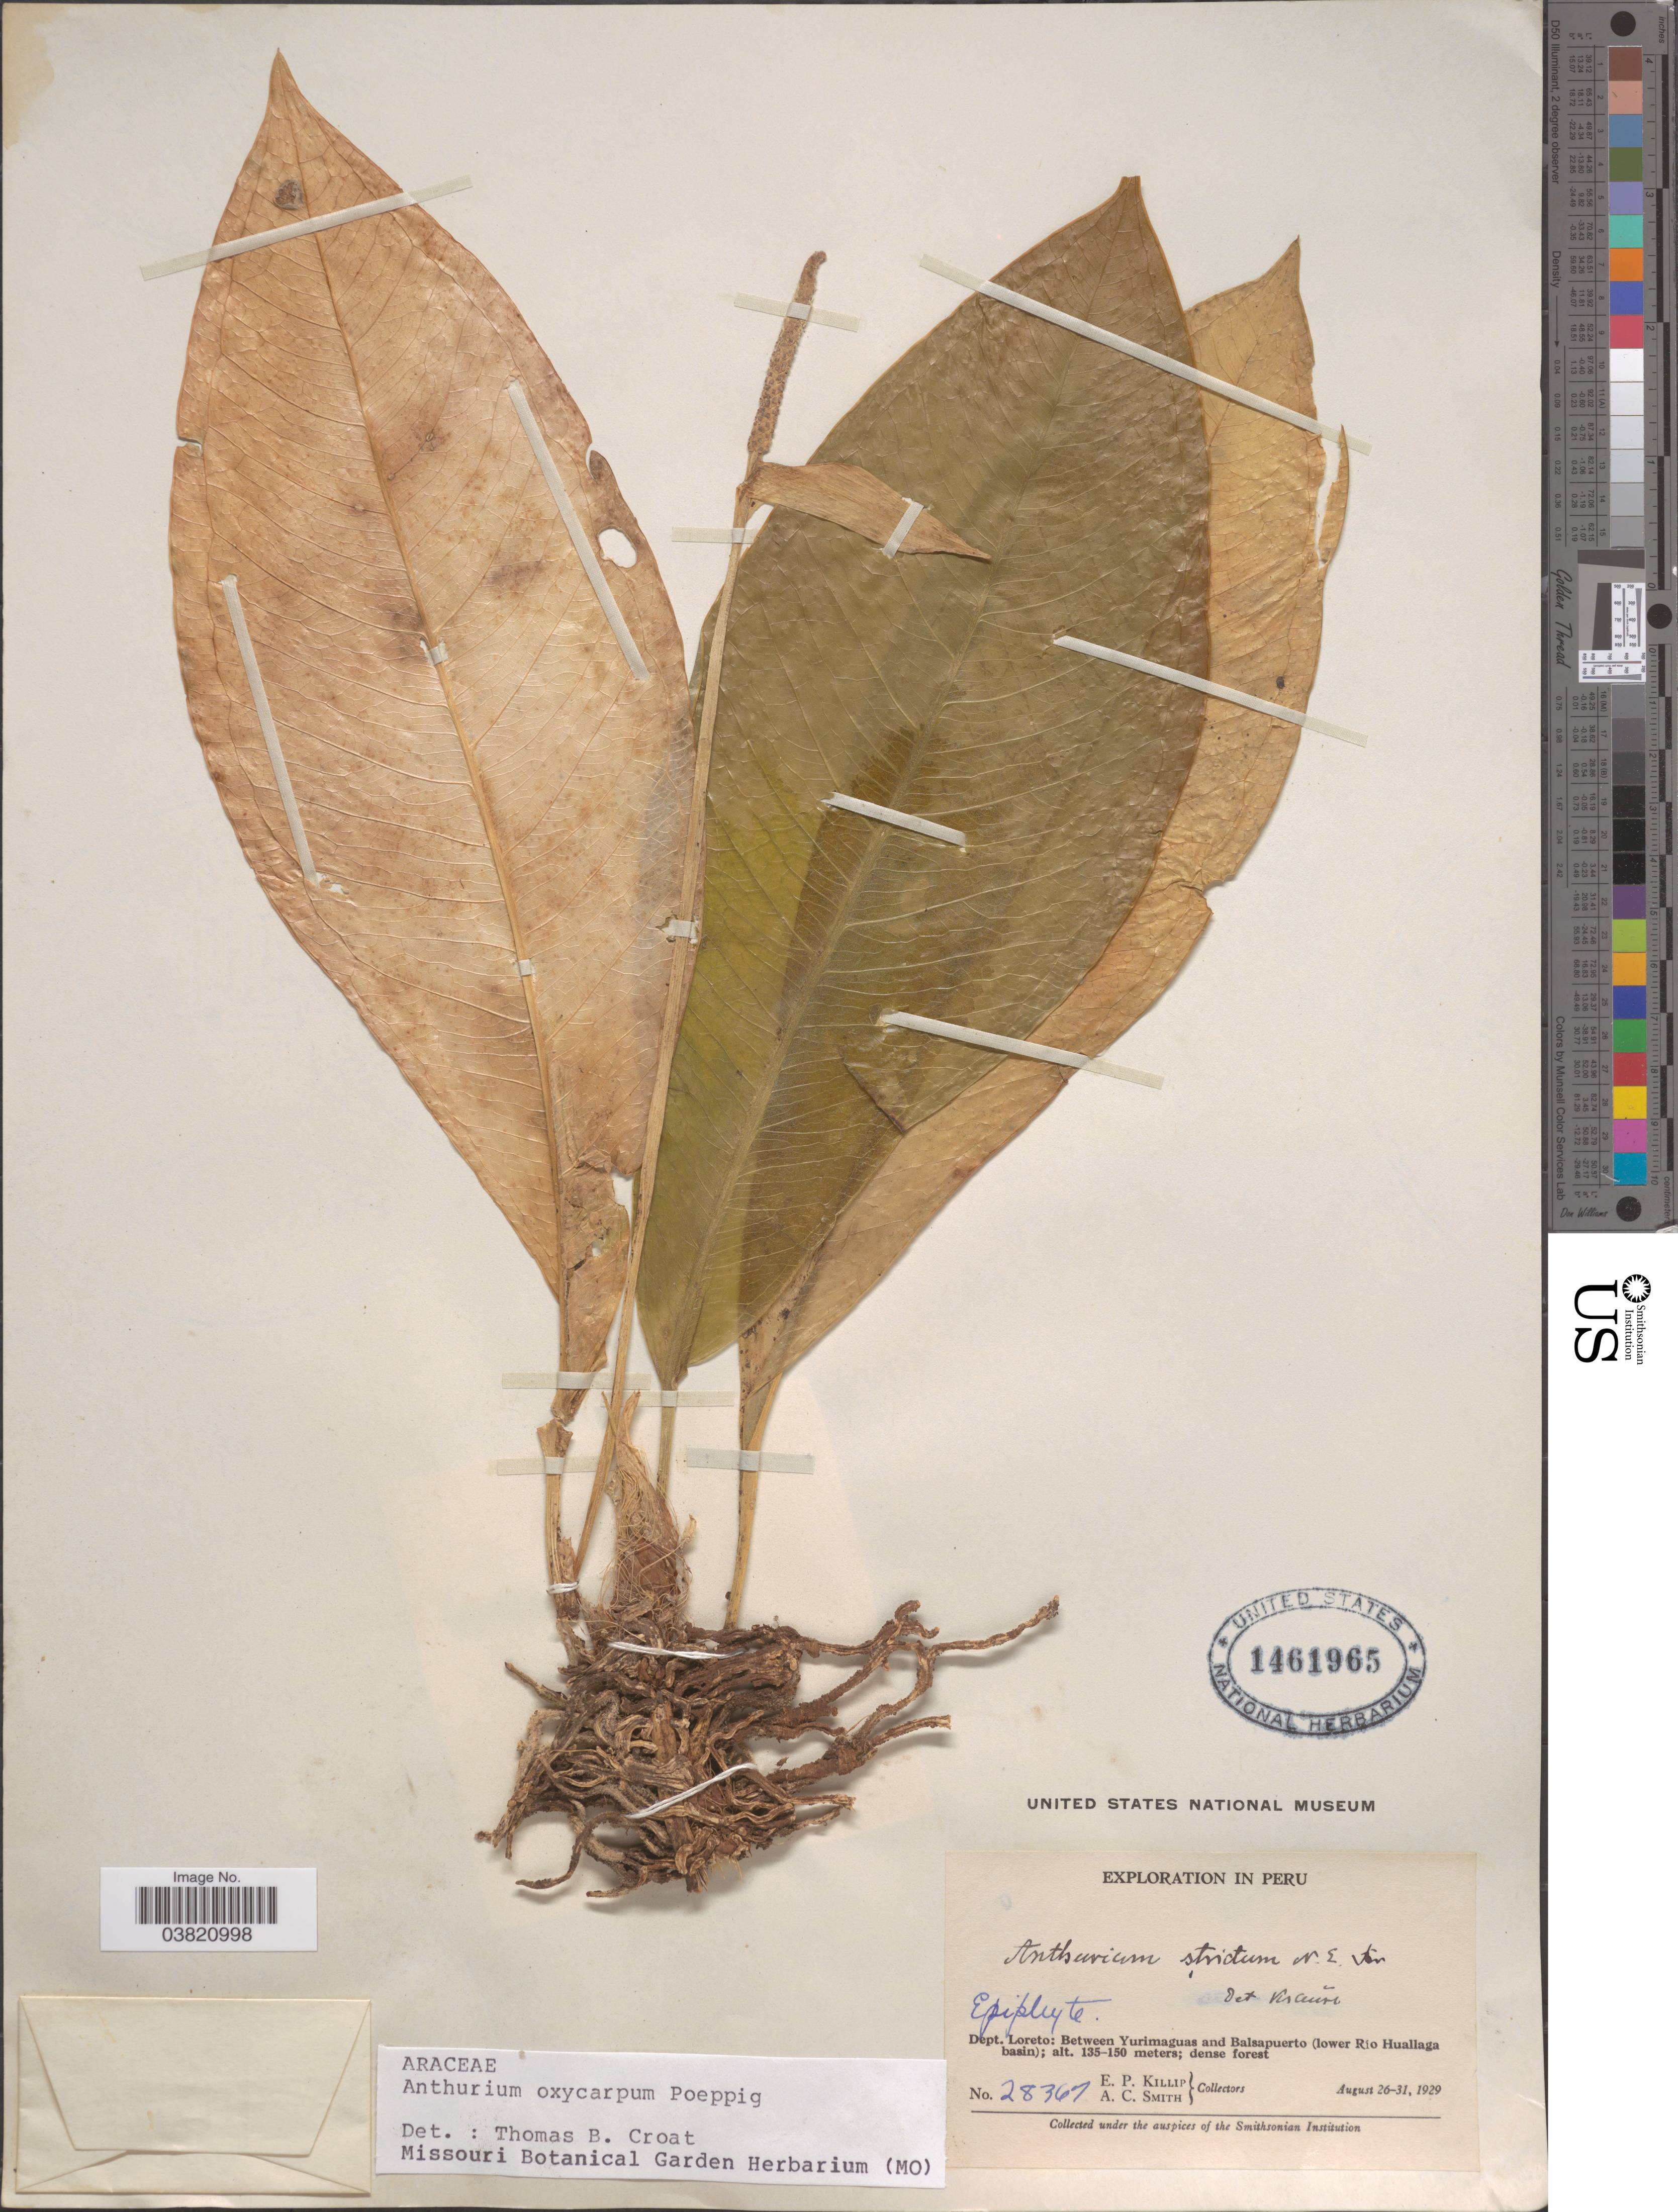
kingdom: Plantae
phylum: Tracheophyta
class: Liliopsida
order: Alismatales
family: Araceae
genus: Anthurium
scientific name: Anthurium oxycarpum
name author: Poepp.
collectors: E. P. Killip & A. C. Smith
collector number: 28367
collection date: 1929-08-26/1929-08-31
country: Peru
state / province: Loreto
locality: Dept. Loreto: Between Yurimaguas and Balsapuerto (lower Río Huallaga basin).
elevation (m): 135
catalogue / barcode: US 1461965